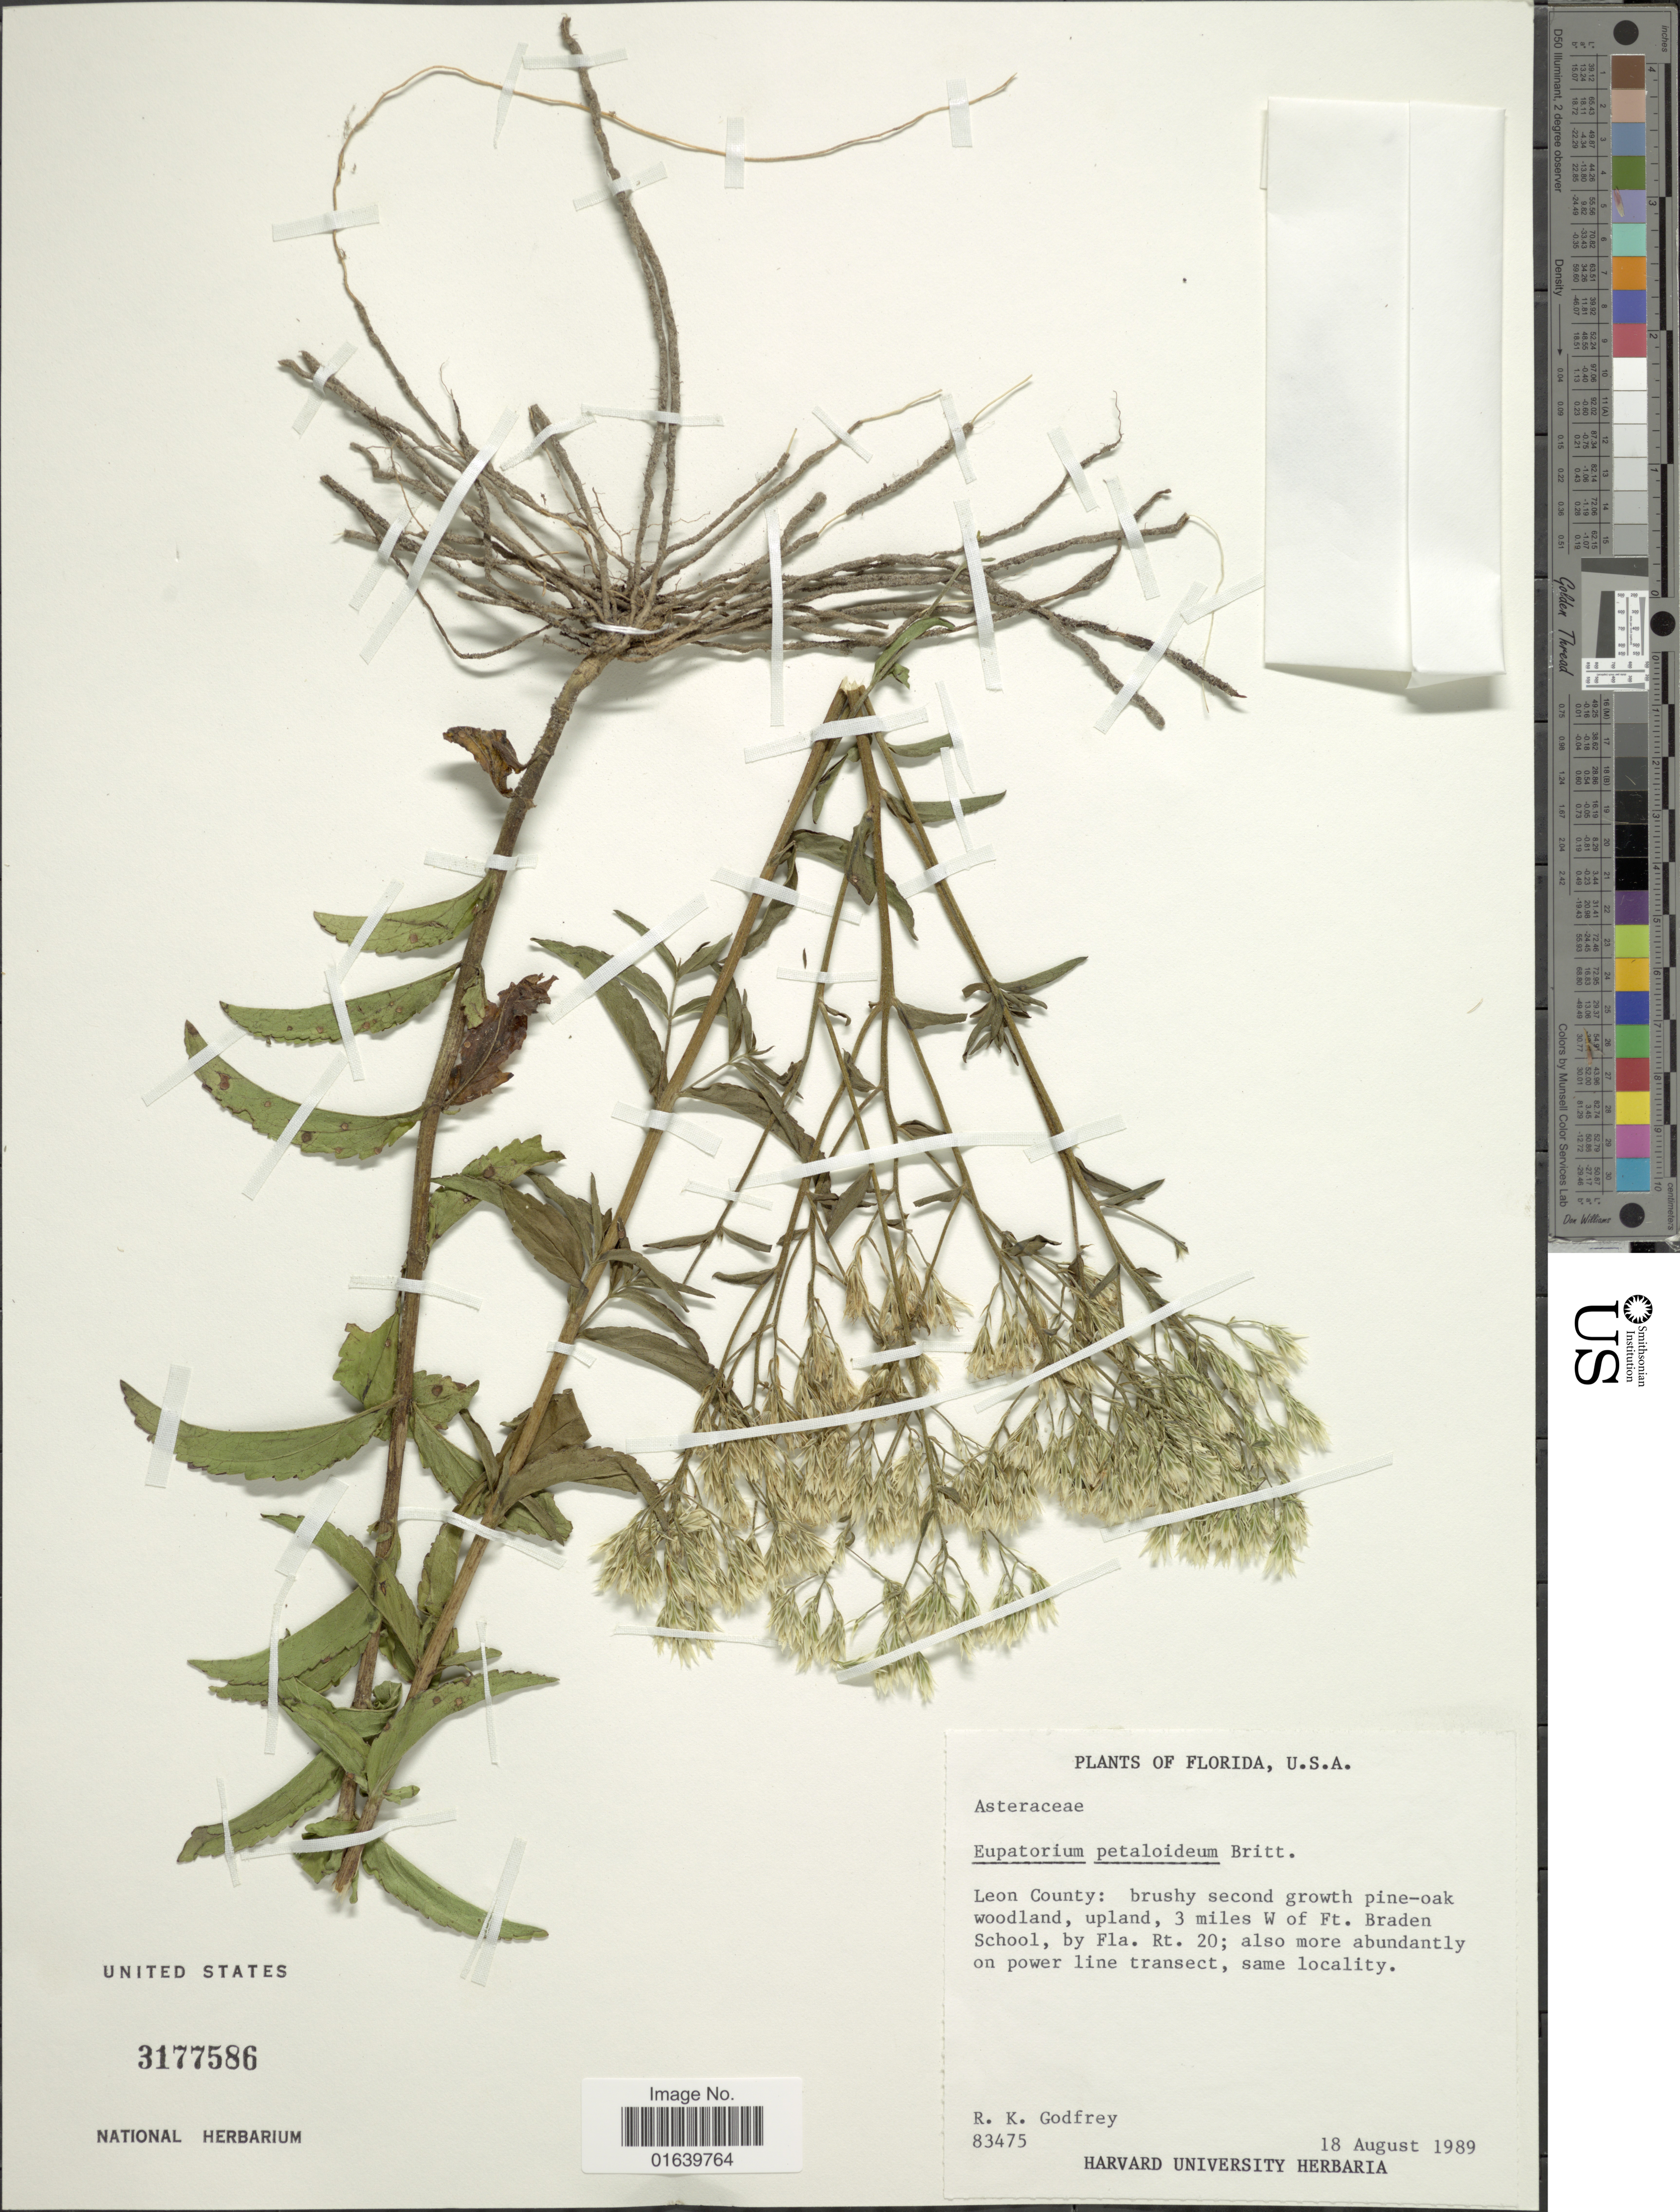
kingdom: Plantae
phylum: Tracheophyta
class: Magnoliopsida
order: Asterales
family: Asteraceae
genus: Eupatorium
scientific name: Eupatorium petaloideum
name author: Britton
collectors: R. K. Godfrey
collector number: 83475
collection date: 1989-08-18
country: United States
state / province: Florida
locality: Leon County: brushy second growth pine-oak woodland, upland, 3 miles W of Ft. Braden School, by Fla. Rt. 20.; also more abundantyly on power line transect, same locality.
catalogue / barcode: US 3177586